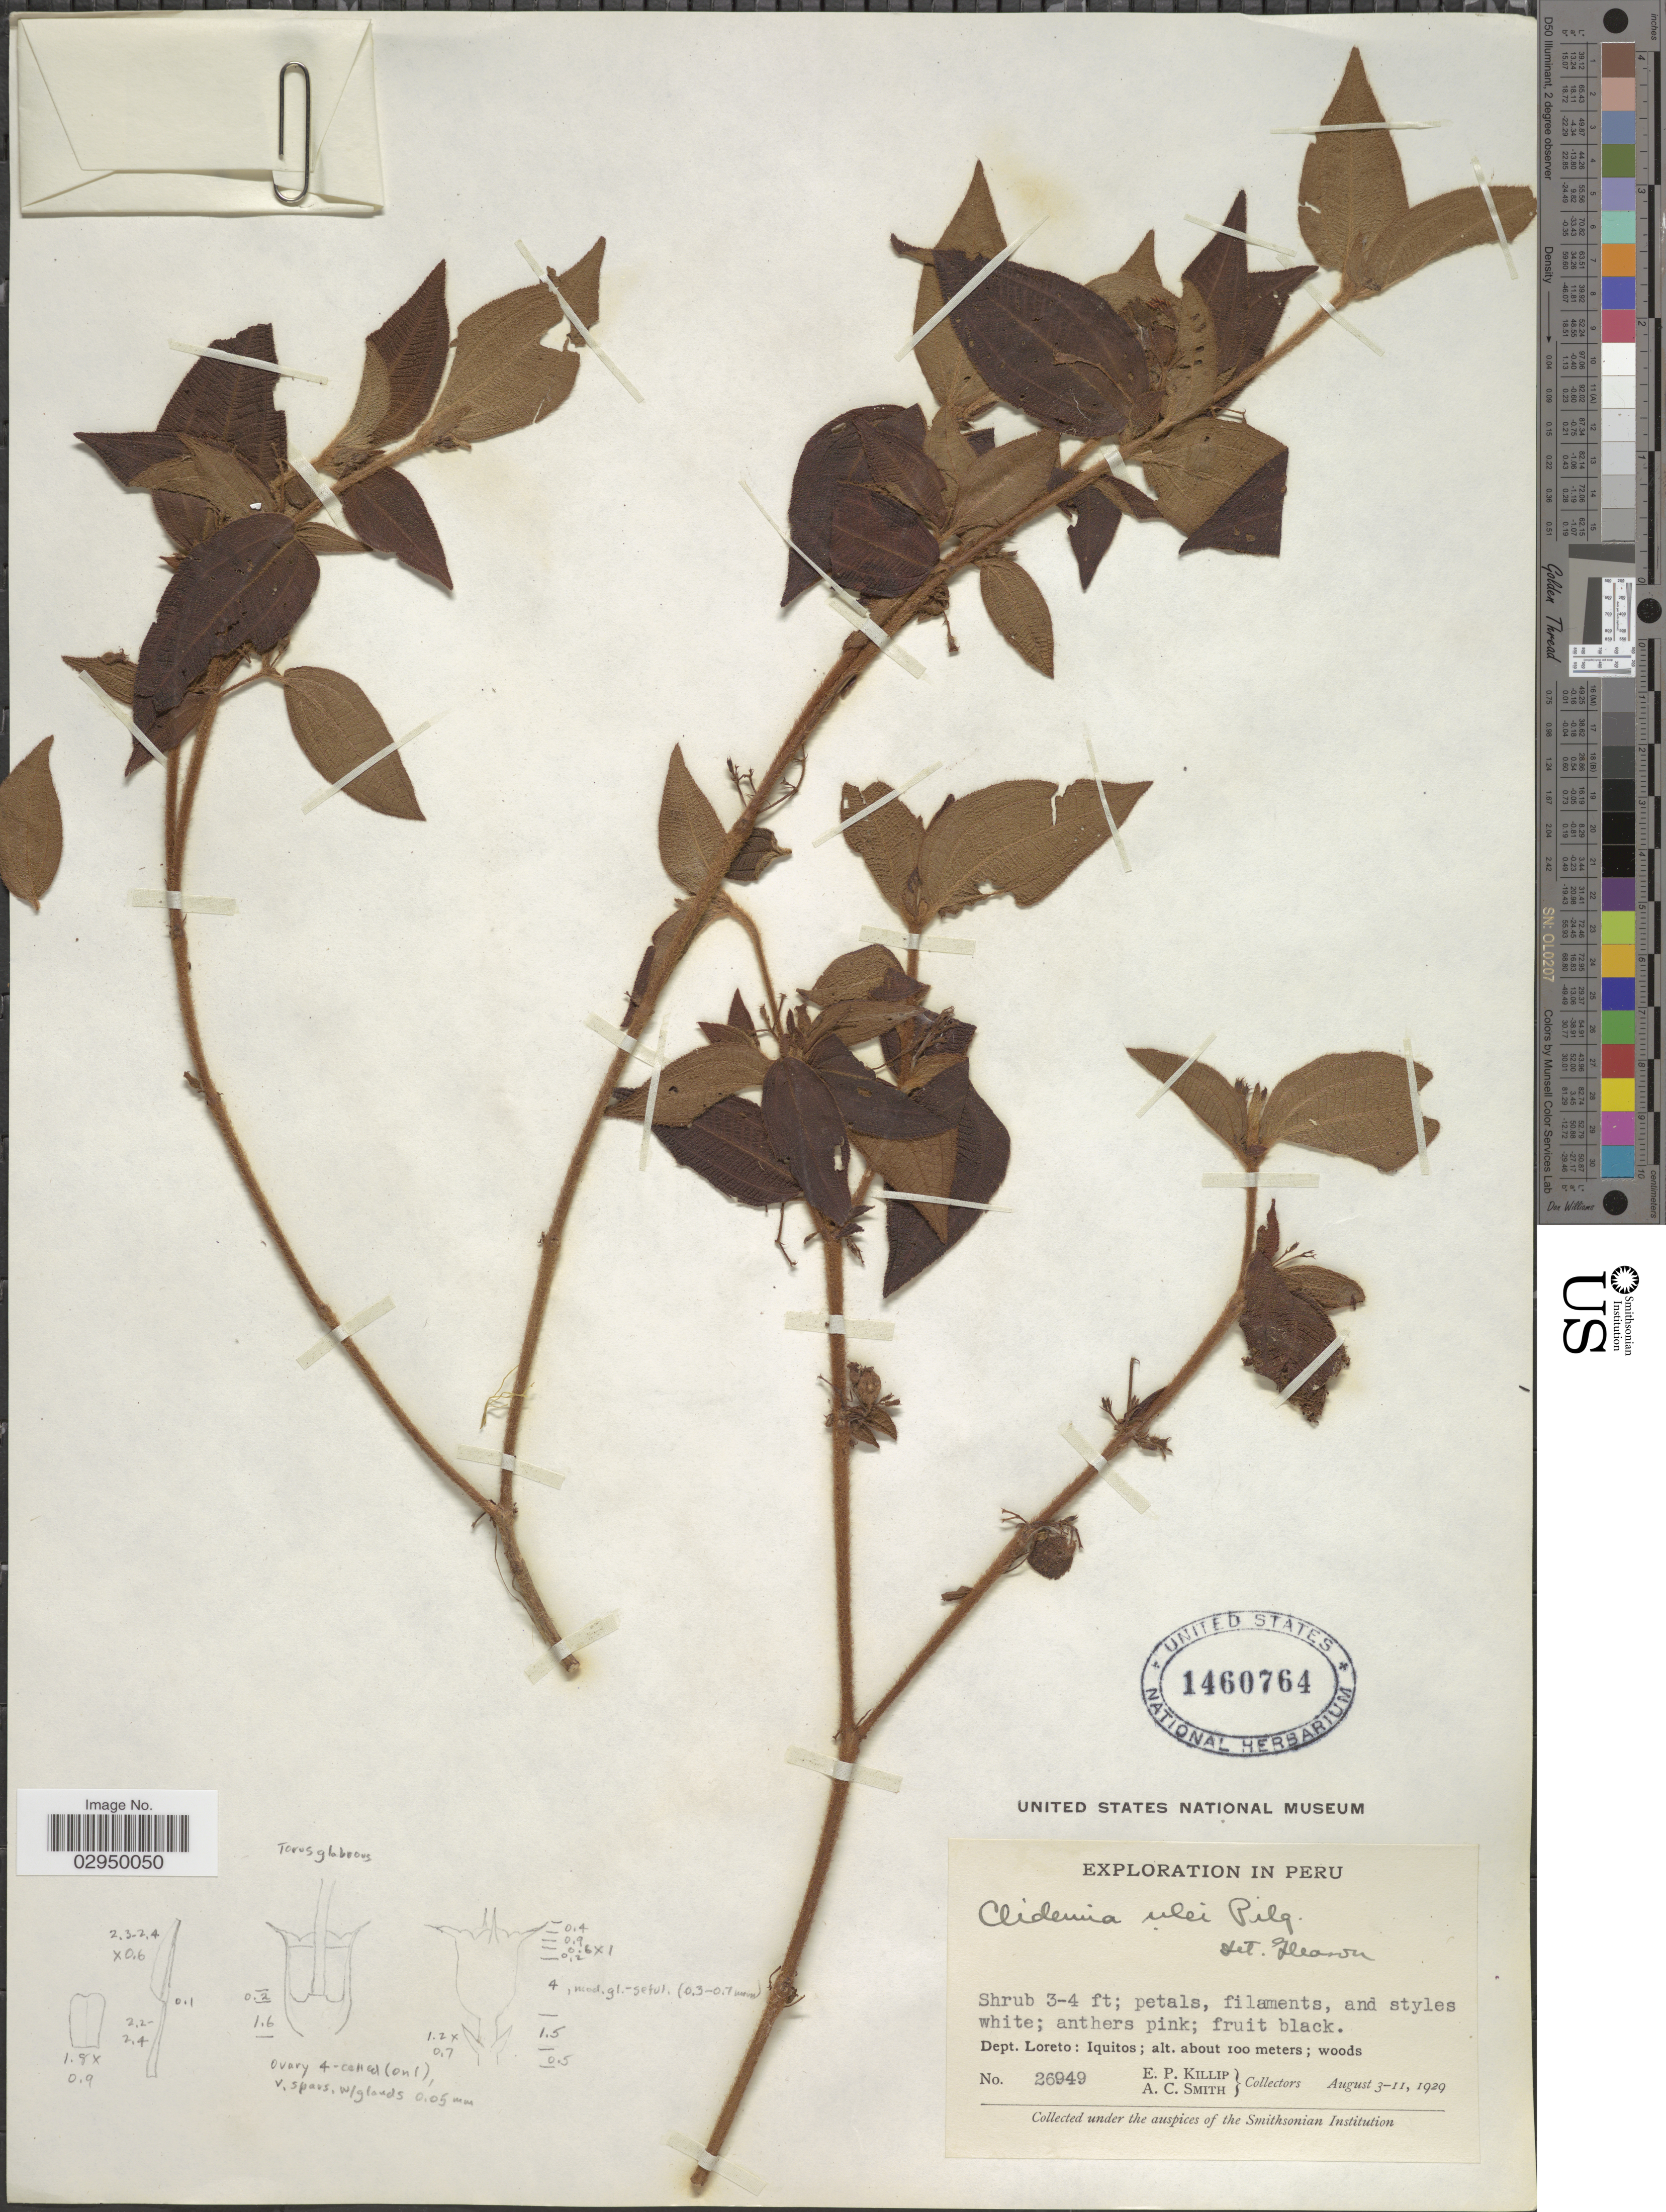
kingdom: Plantae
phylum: Tracheophyta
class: Magnoliopsida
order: Myrtales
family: Melastomataceae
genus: Clidemia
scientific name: Clidemia ulei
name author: Pilg.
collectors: E. P. Killip & A. C. Smith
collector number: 26949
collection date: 1929-08-03/1929-08-11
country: Peru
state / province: Loreto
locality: Dept. Loreto: Iquitos.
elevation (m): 100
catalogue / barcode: US 1460764